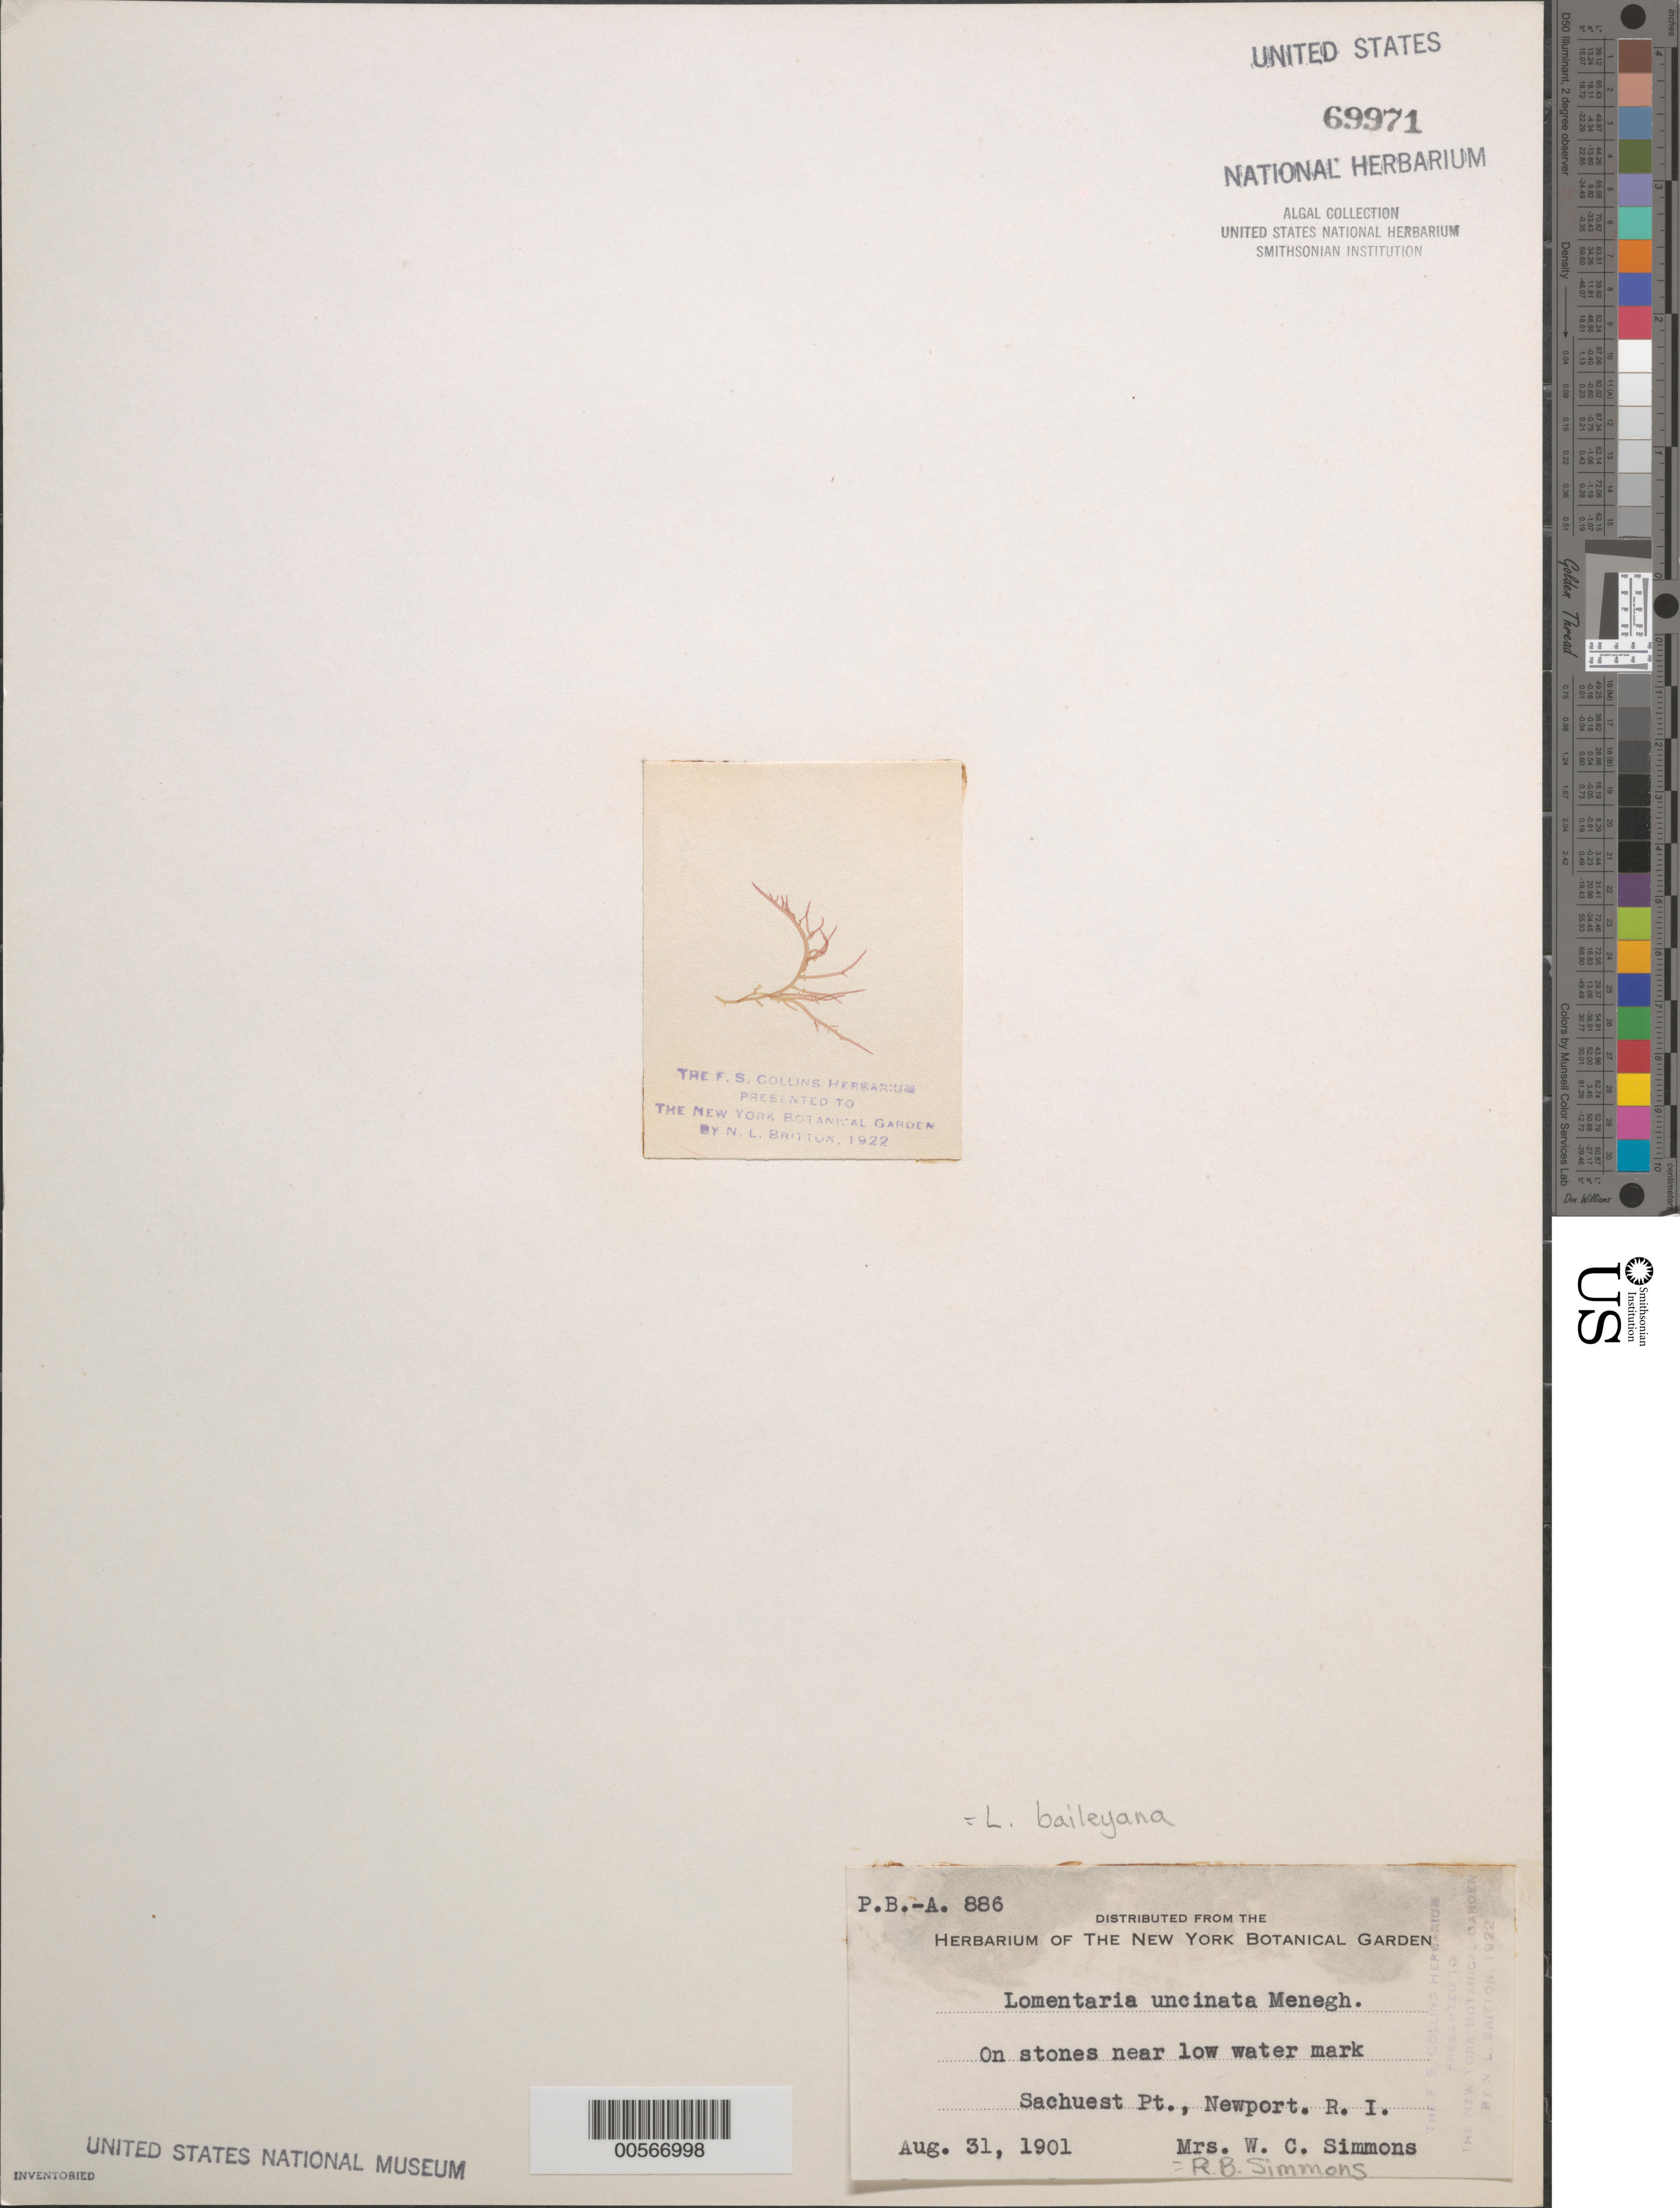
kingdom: Plantae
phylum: Rhodophyta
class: Florideophyceae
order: Rhodymeniales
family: Lomentariaceae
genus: Hooperia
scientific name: Hooperia divaricata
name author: (Durant) M.J. Wynne et al.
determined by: Algae name updating Project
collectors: R. B. Simmons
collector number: PB-A 886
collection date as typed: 31 Aug 1901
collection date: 1901-08-31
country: United States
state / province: Rhode Island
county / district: Newport County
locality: Sachuest Point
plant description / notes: Collins, Holden & Setchell, Phycotheca Boreali-Americana, as Lomentaria uncinata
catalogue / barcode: US 69971